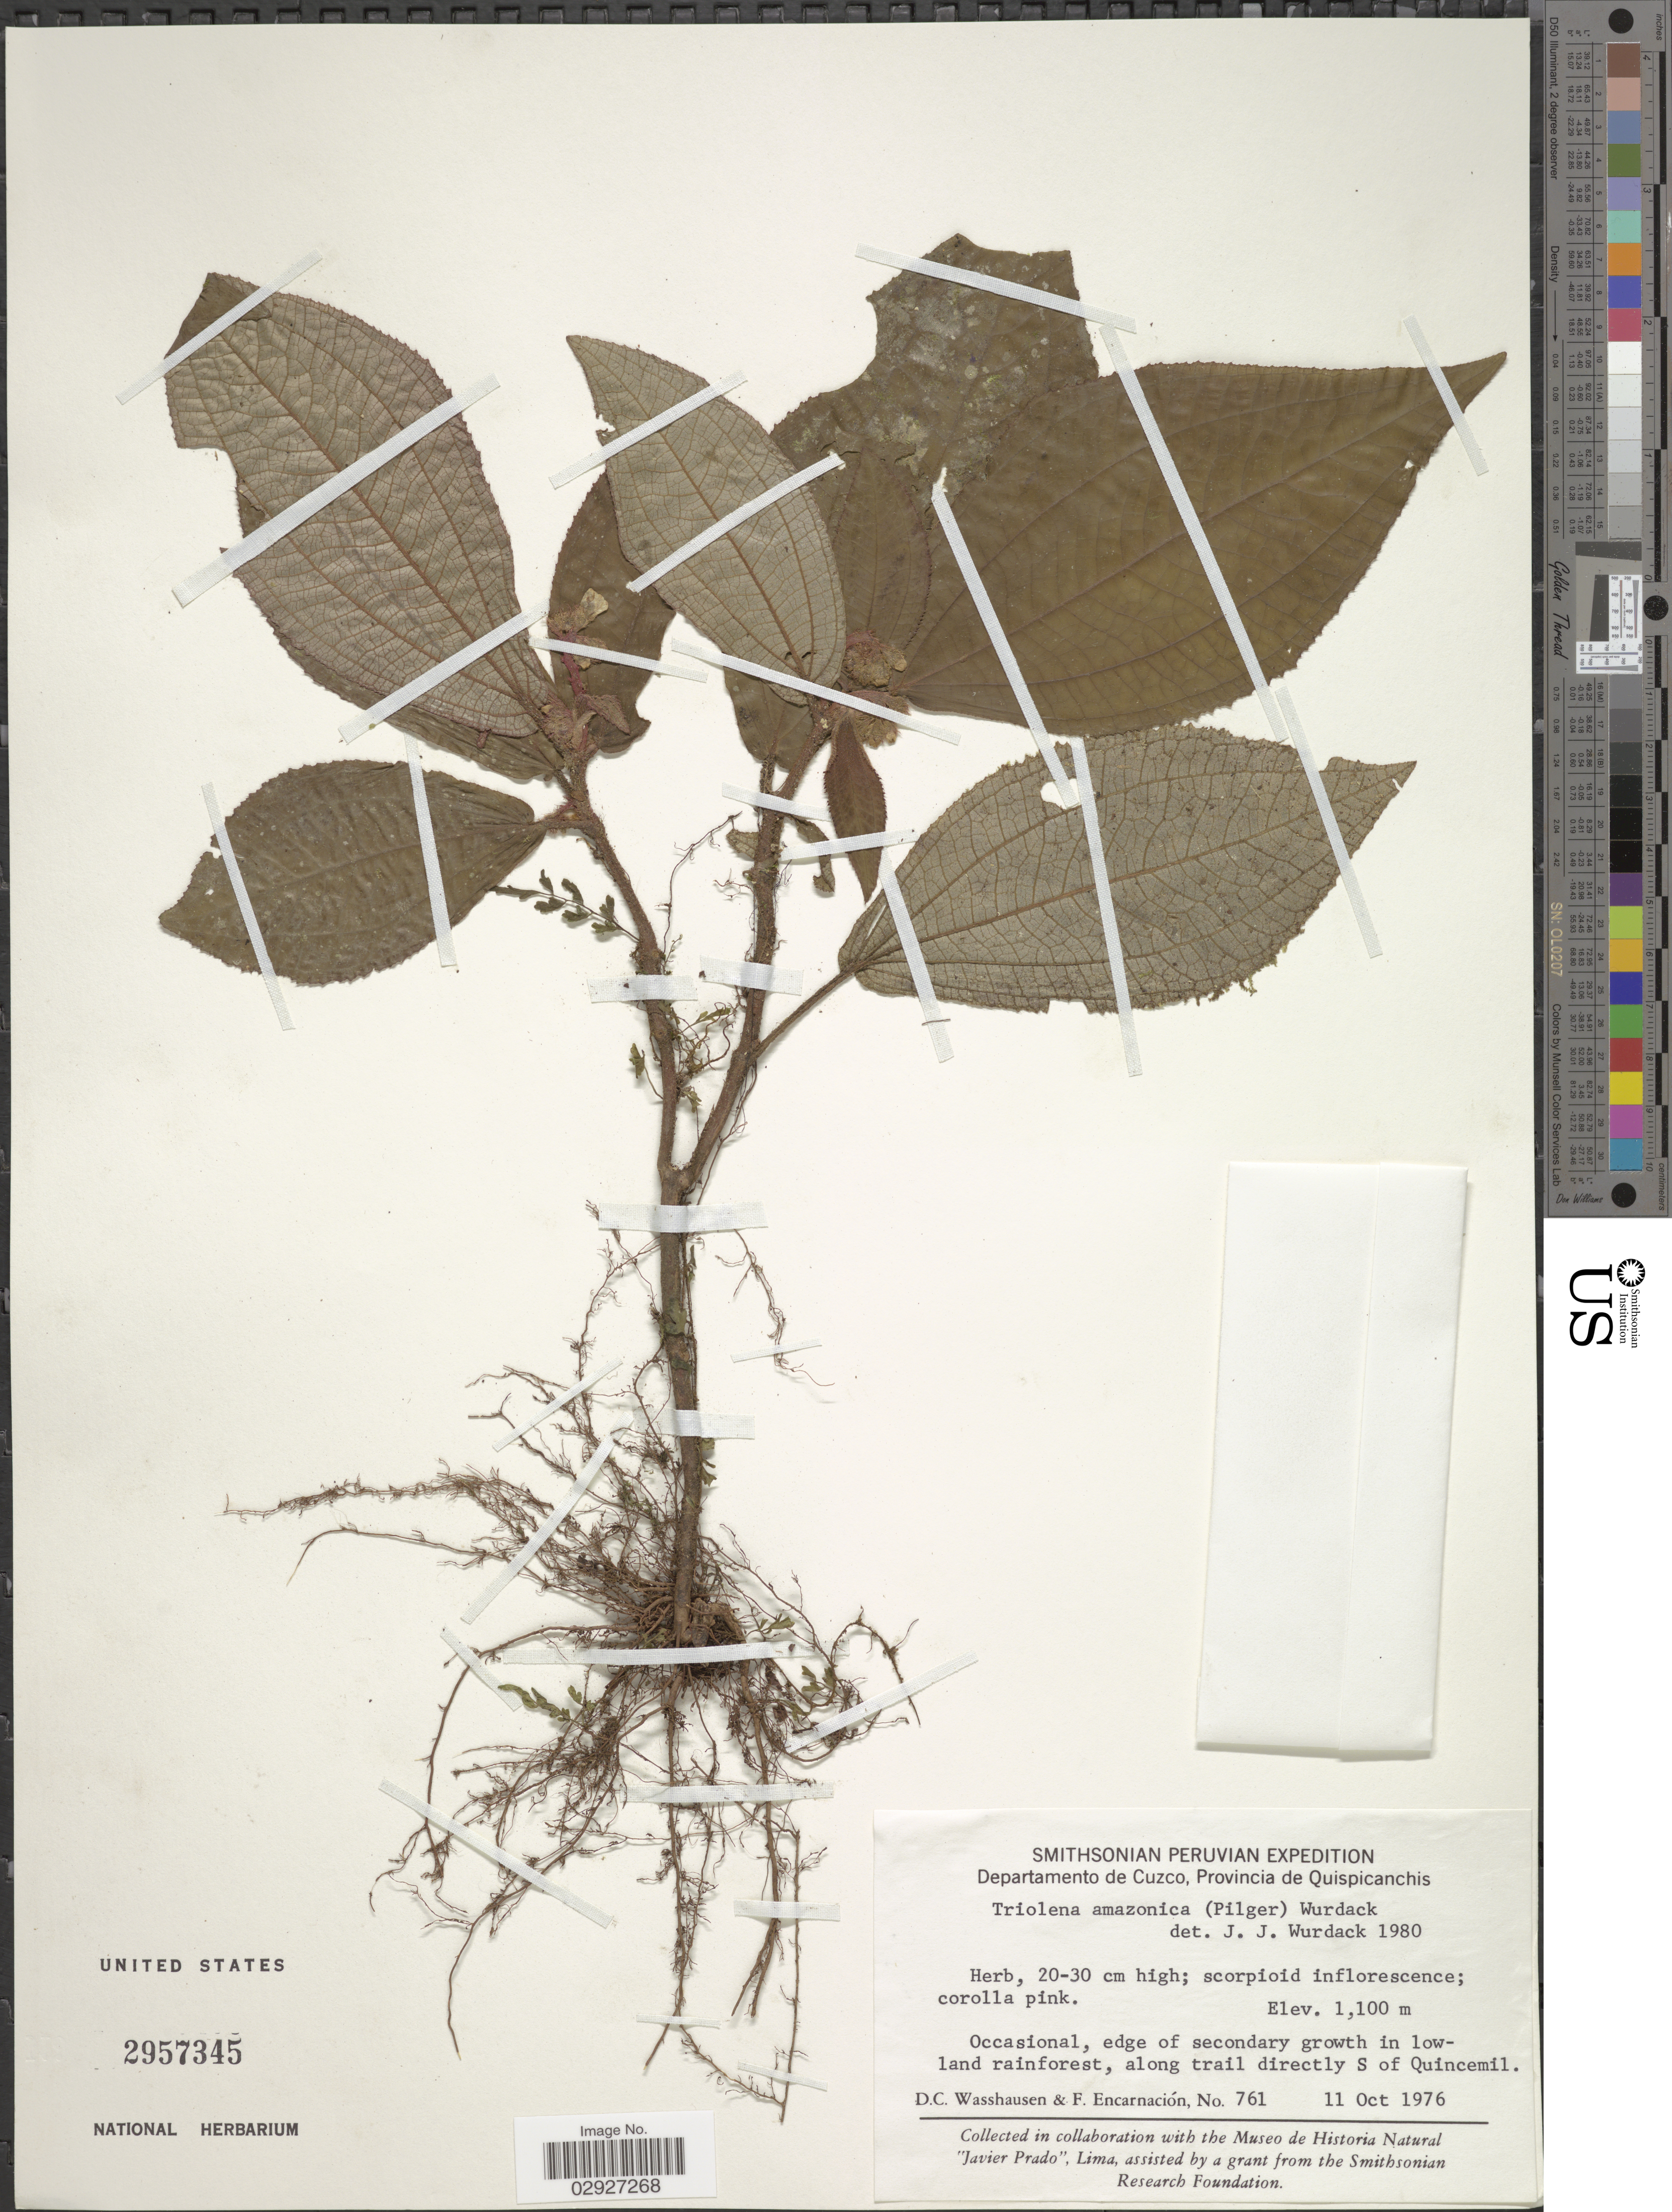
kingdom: Plantae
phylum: Tracheophyta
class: Magnoliopsida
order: Myrtales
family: Melastomataceae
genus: Triolena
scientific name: Triolena amazonica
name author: (Pilg.)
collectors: D. C. Wasshausen & F. Encarnación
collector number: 761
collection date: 1976-10-11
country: Peru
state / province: Cusco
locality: Departamento de Cuzco, Provincia de Quispicanchis, in low rainforest, along trail directly S of Quincemil.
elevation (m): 1100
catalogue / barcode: US 2957345